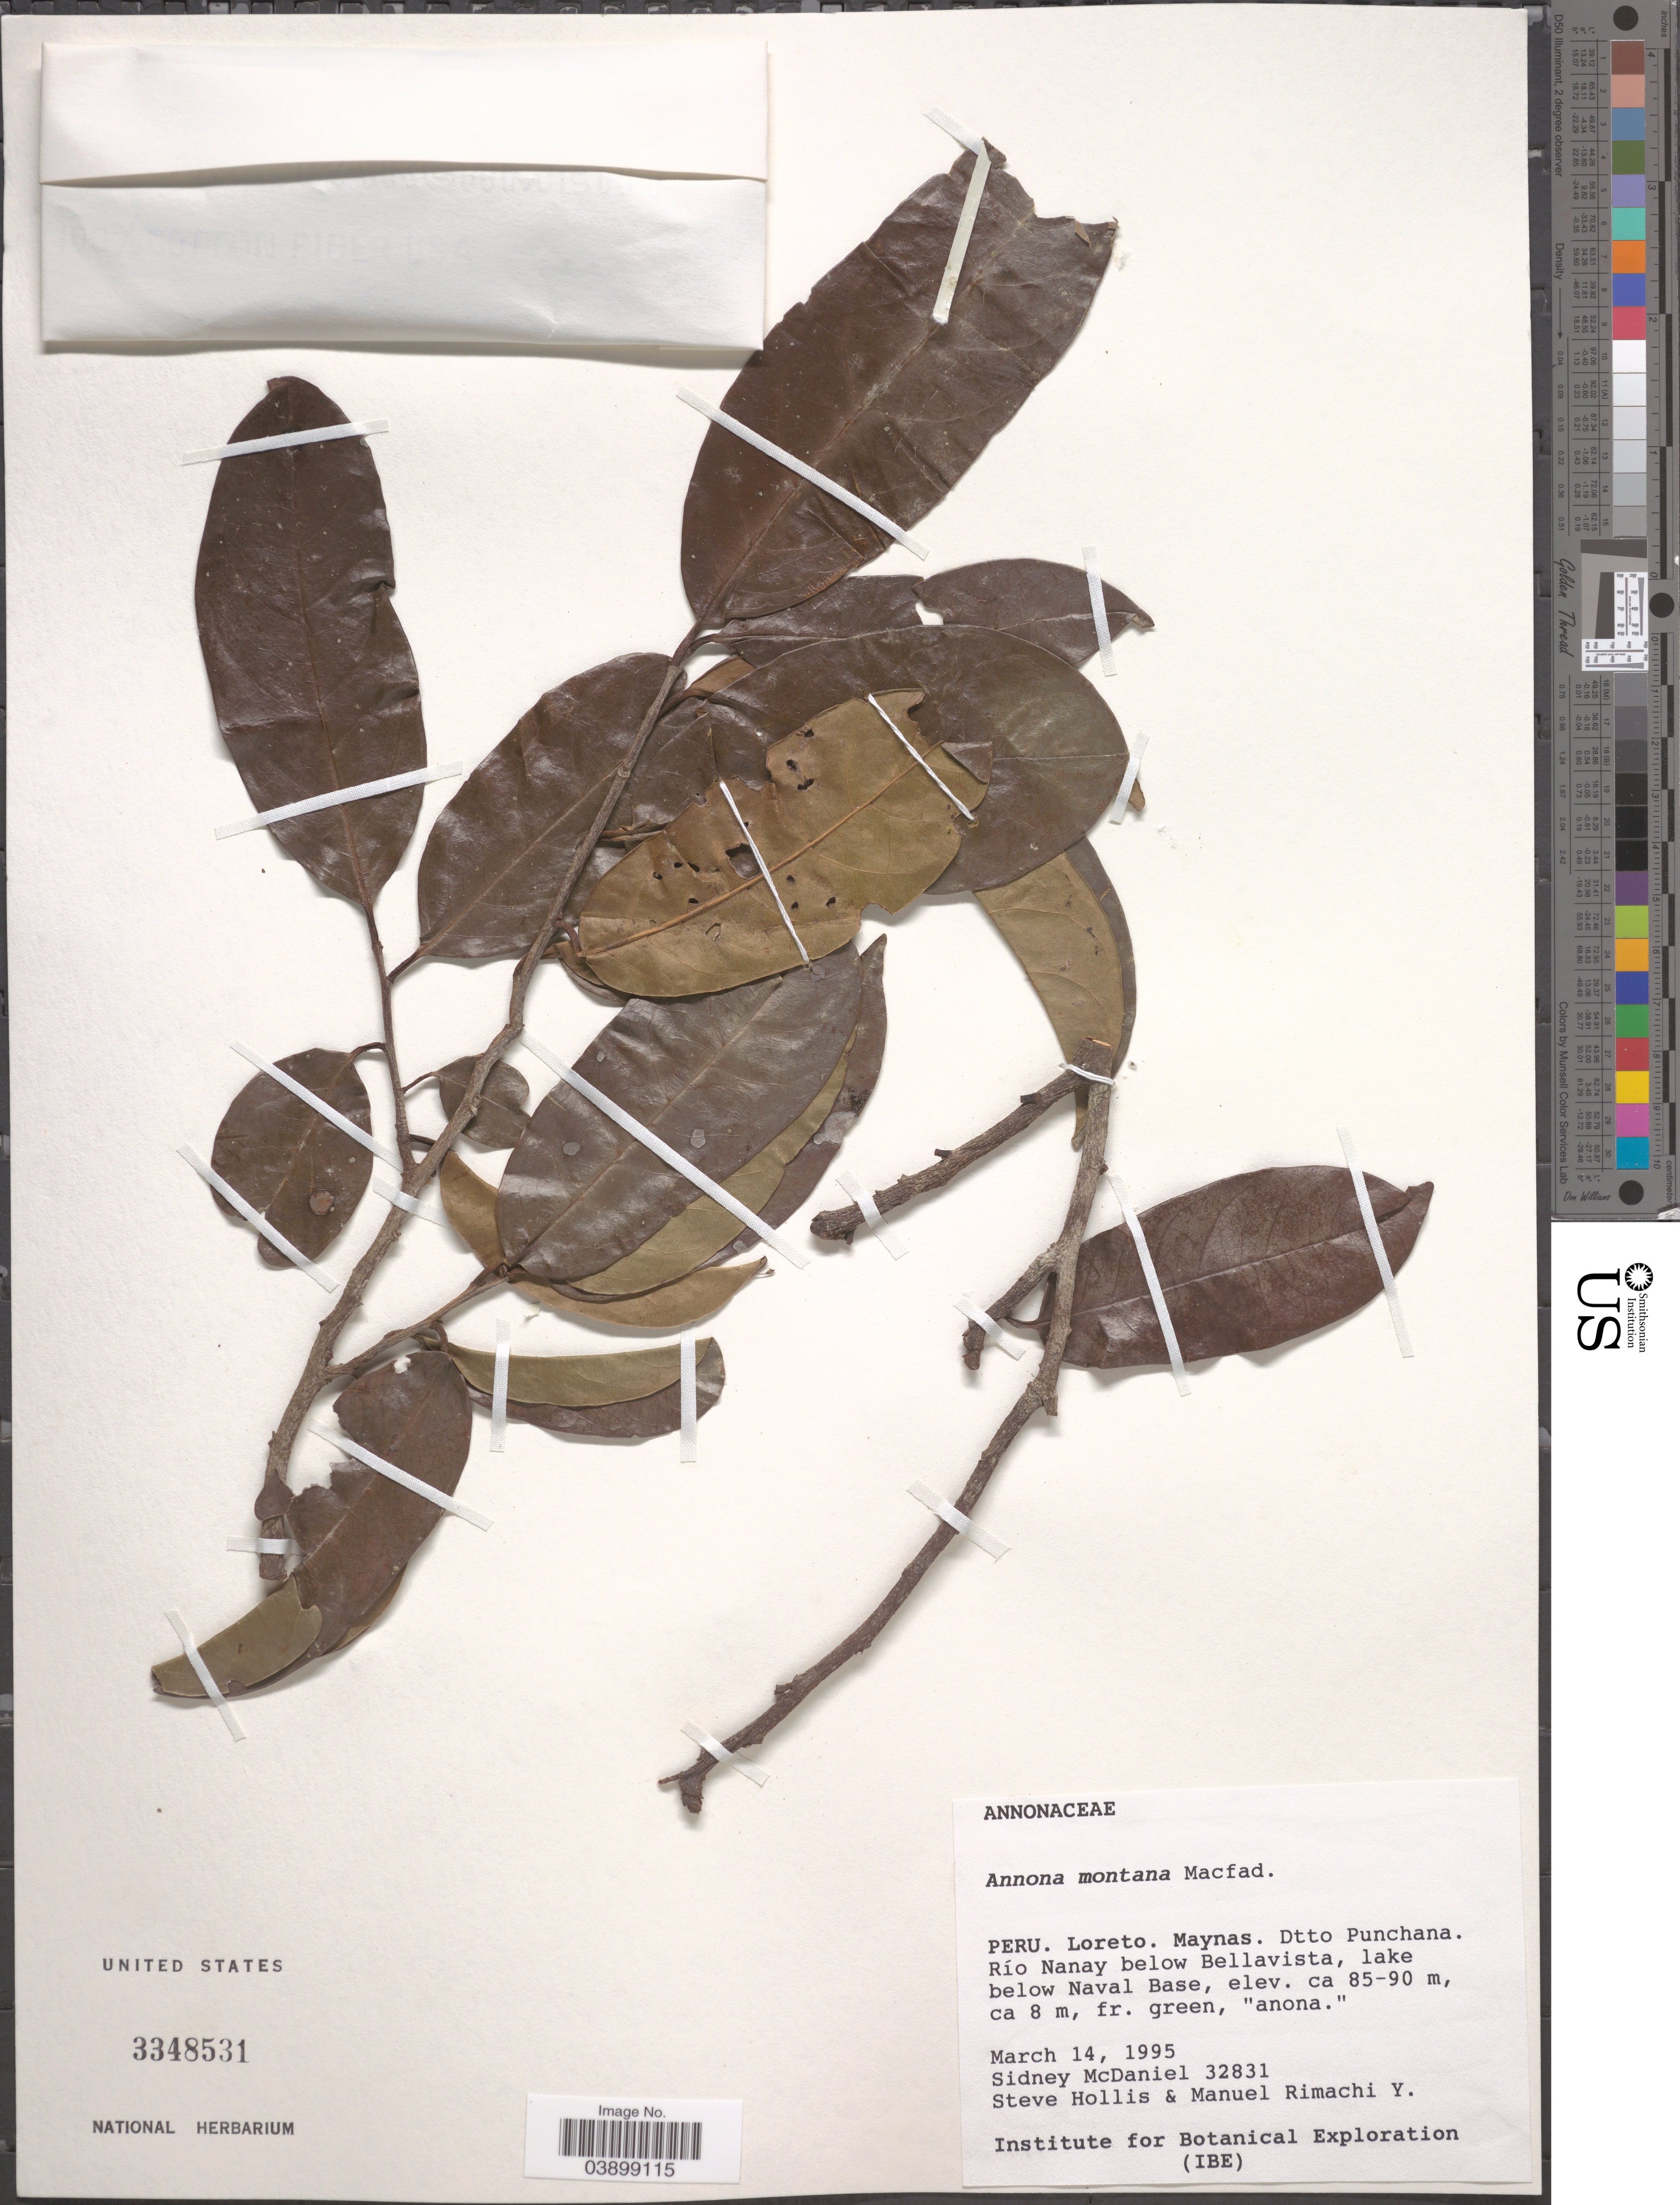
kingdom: Plantae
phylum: Tracheophyta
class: Magnoliopsida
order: Magnoliales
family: Annonaceae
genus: Annona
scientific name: Annona montana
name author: Macfad.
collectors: S. McDaniel, S. Hollis & M. Rimachi Y.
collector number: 32831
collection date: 1995-03-14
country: Peru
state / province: Loreto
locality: Maynas. Dtto. Punchana. Río Nanay below Bellavista, lake below Naval Base.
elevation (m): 85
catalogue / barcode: US 3348531